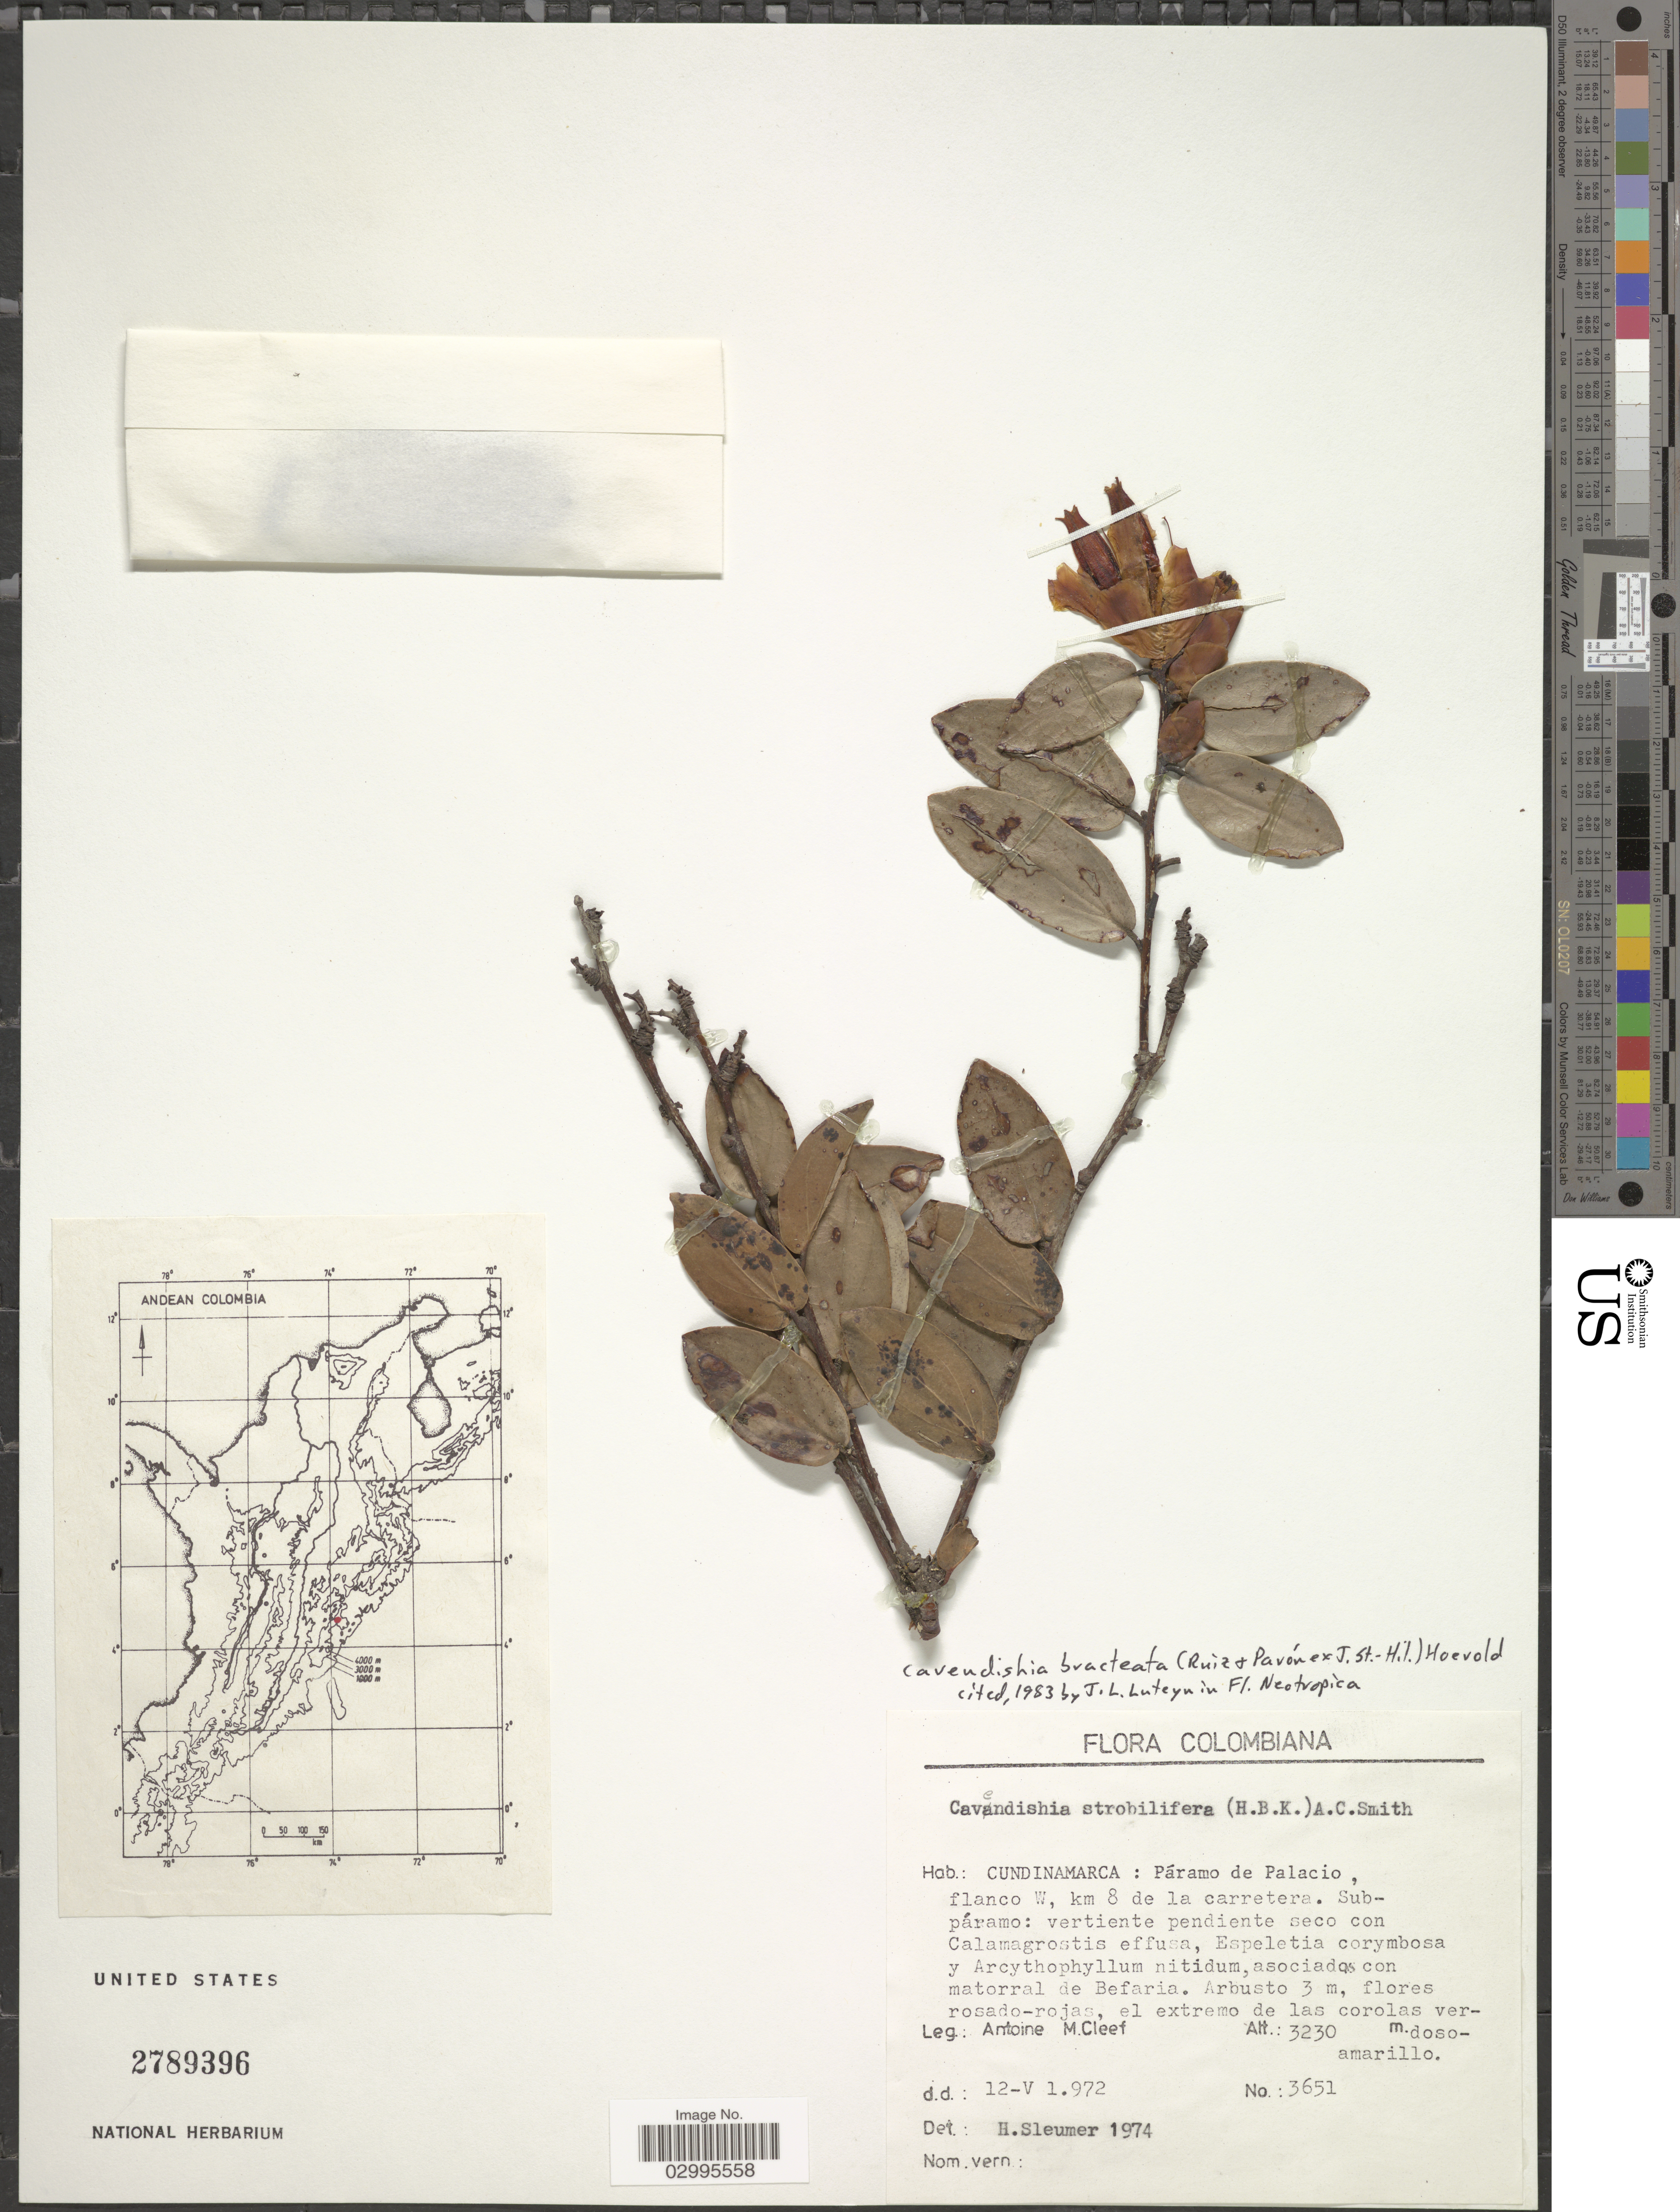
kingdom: Plantae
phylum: Tracheophyta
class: Magnoliopsida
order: Ericales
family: Ericaceae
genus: Cavendishia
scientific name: Cavendishia bracteata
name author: (Ruiz & Pav. ex J. St.-Hil.) Hoerold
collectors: A. M. Cleef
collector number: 3651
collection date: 1972-05-12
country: Colombia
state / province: Cundinamarca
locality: Páramo de Palacio, flanco W, km 8 de la carretera.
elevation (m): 3230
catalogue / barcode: US 2789396